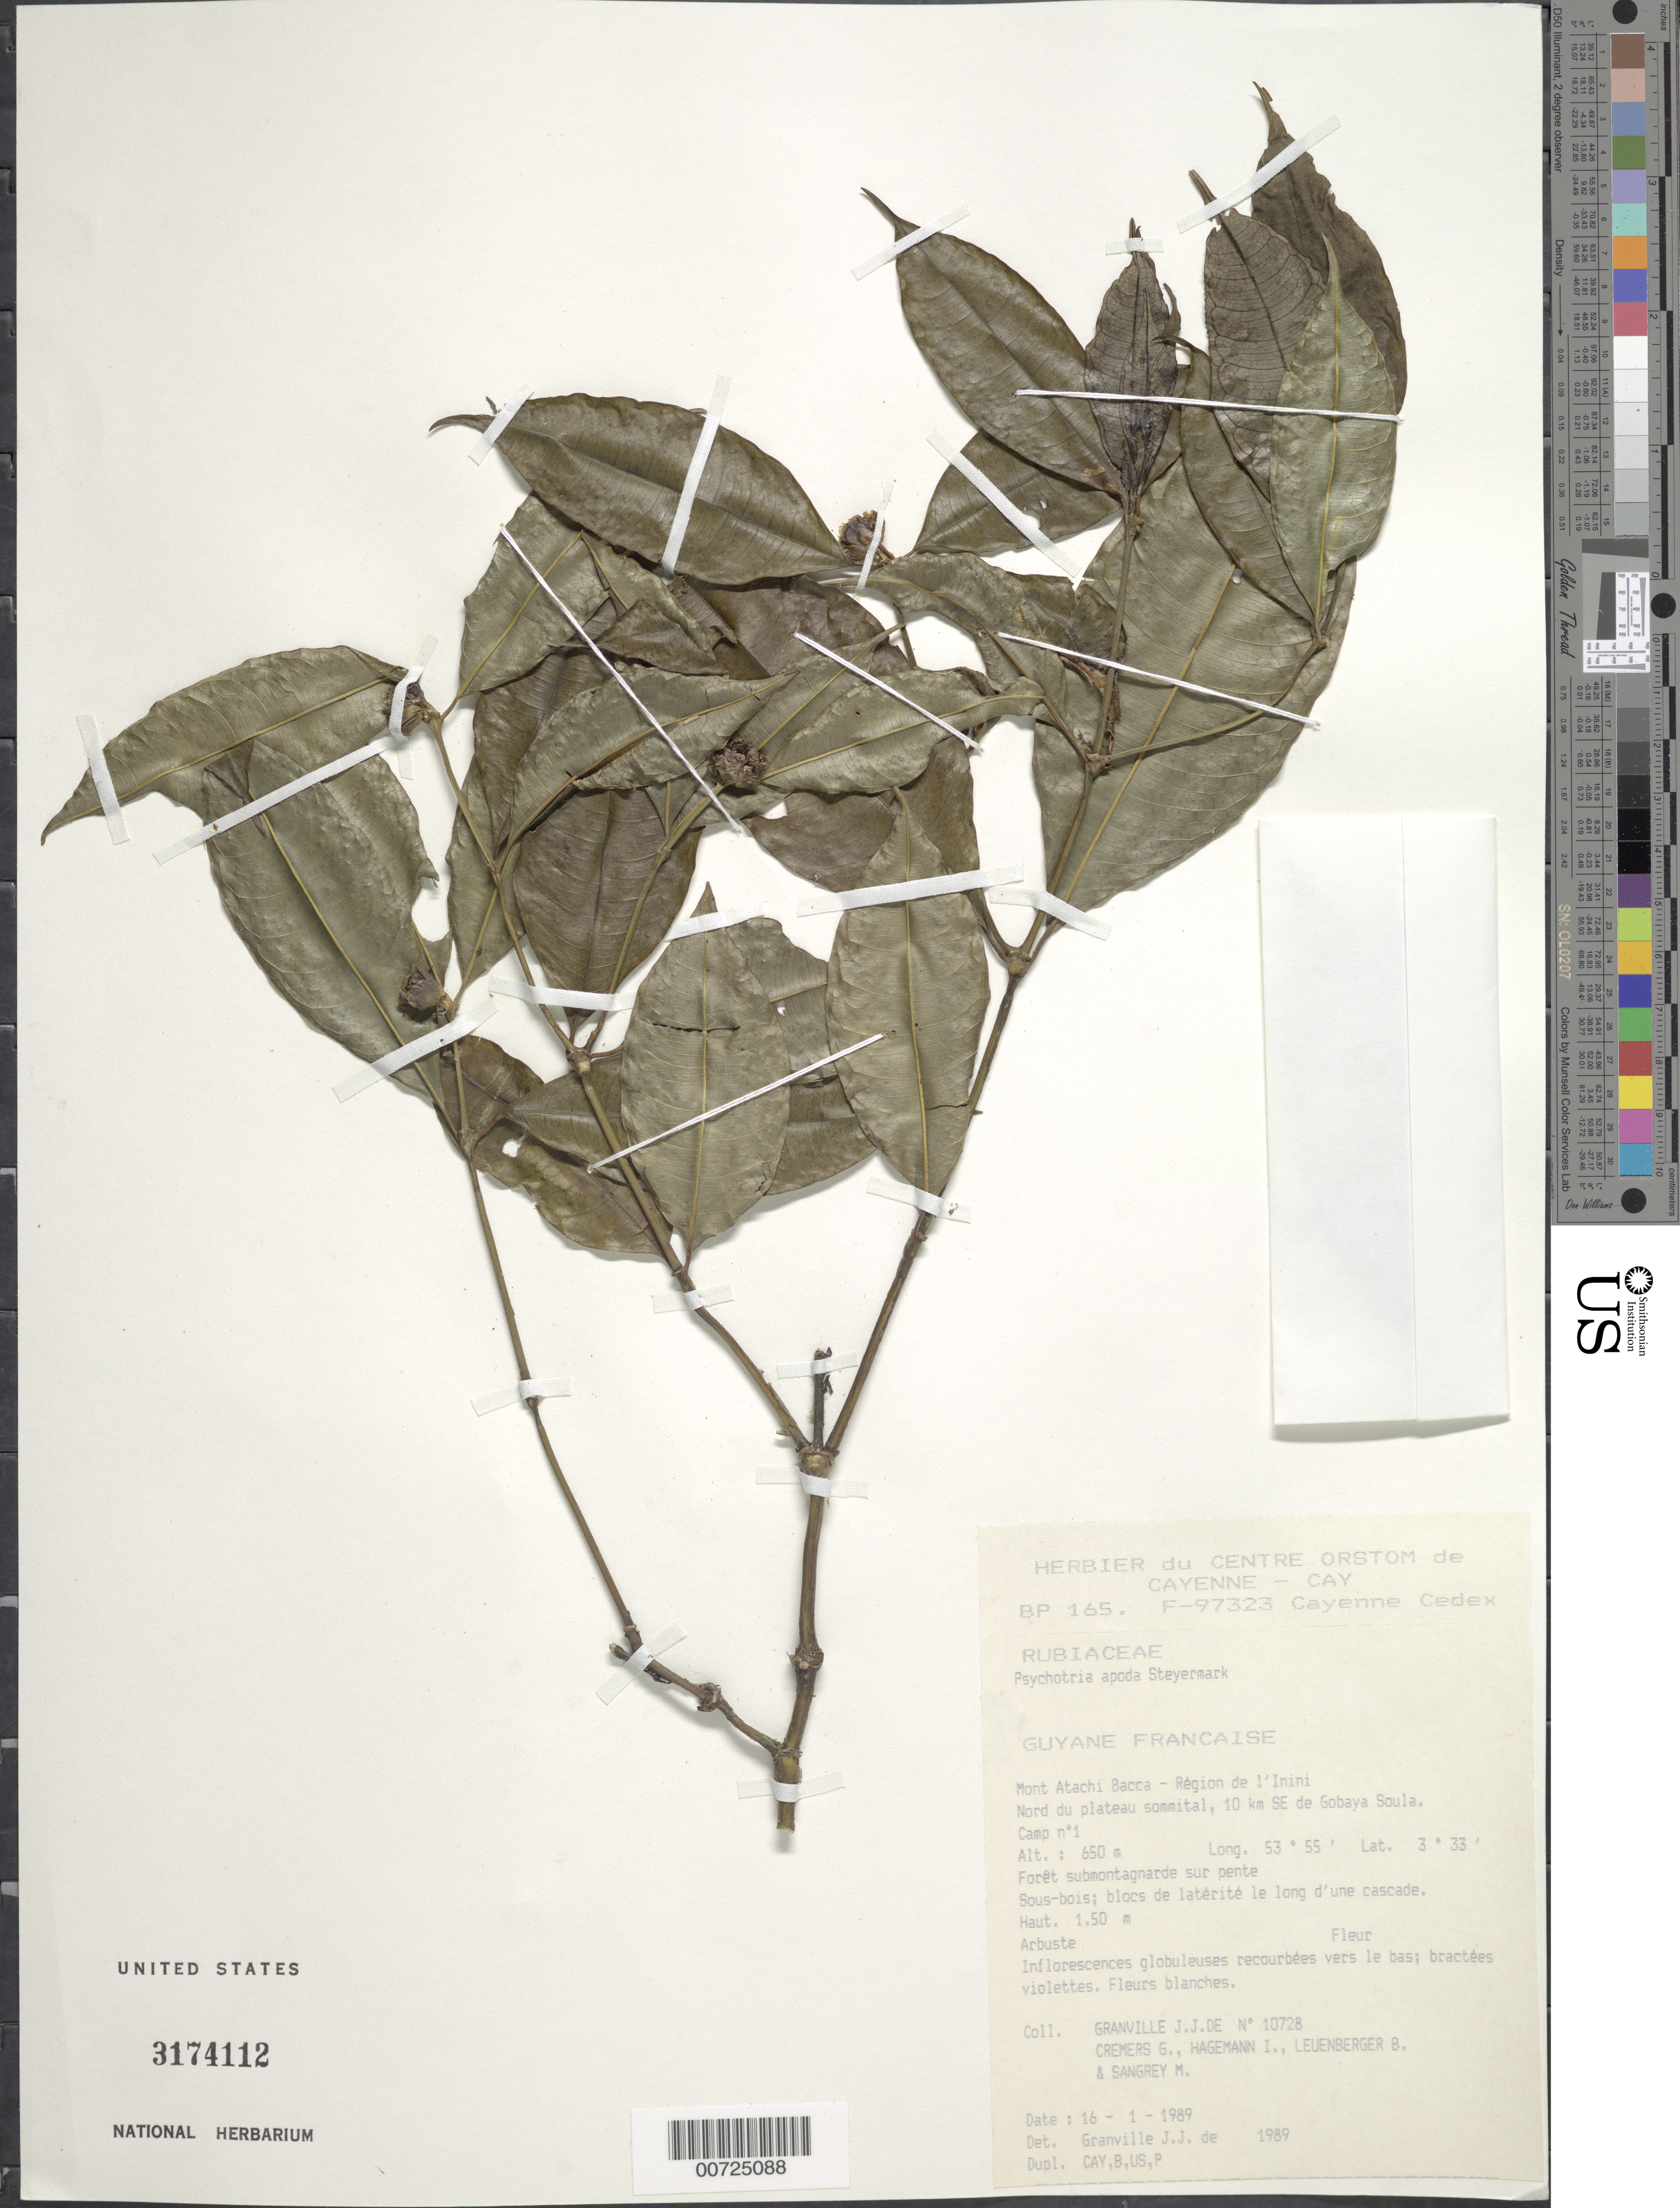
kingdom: Plantae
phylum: Tracheophyta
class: Magnoliopsida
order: Gentianales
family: Rubiaceae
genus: Palicourea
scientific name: Palicourea apoda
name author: (Steyerm.) Delprete & J.H. Kirkbr.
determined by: Kirkbride, J. H., Jr.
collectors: J.-J. de Granville, G. Cremers, J. Hagemann, B. E. Leuenberger & M. S. Sangrey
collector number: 10728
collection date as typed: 16-Jan-89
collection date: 1989-01-16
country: French Guiana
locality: Mont Atachi Bacca, région de l'Inini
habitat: Submontane forest on slope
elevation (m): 650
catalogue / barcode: US 3174112